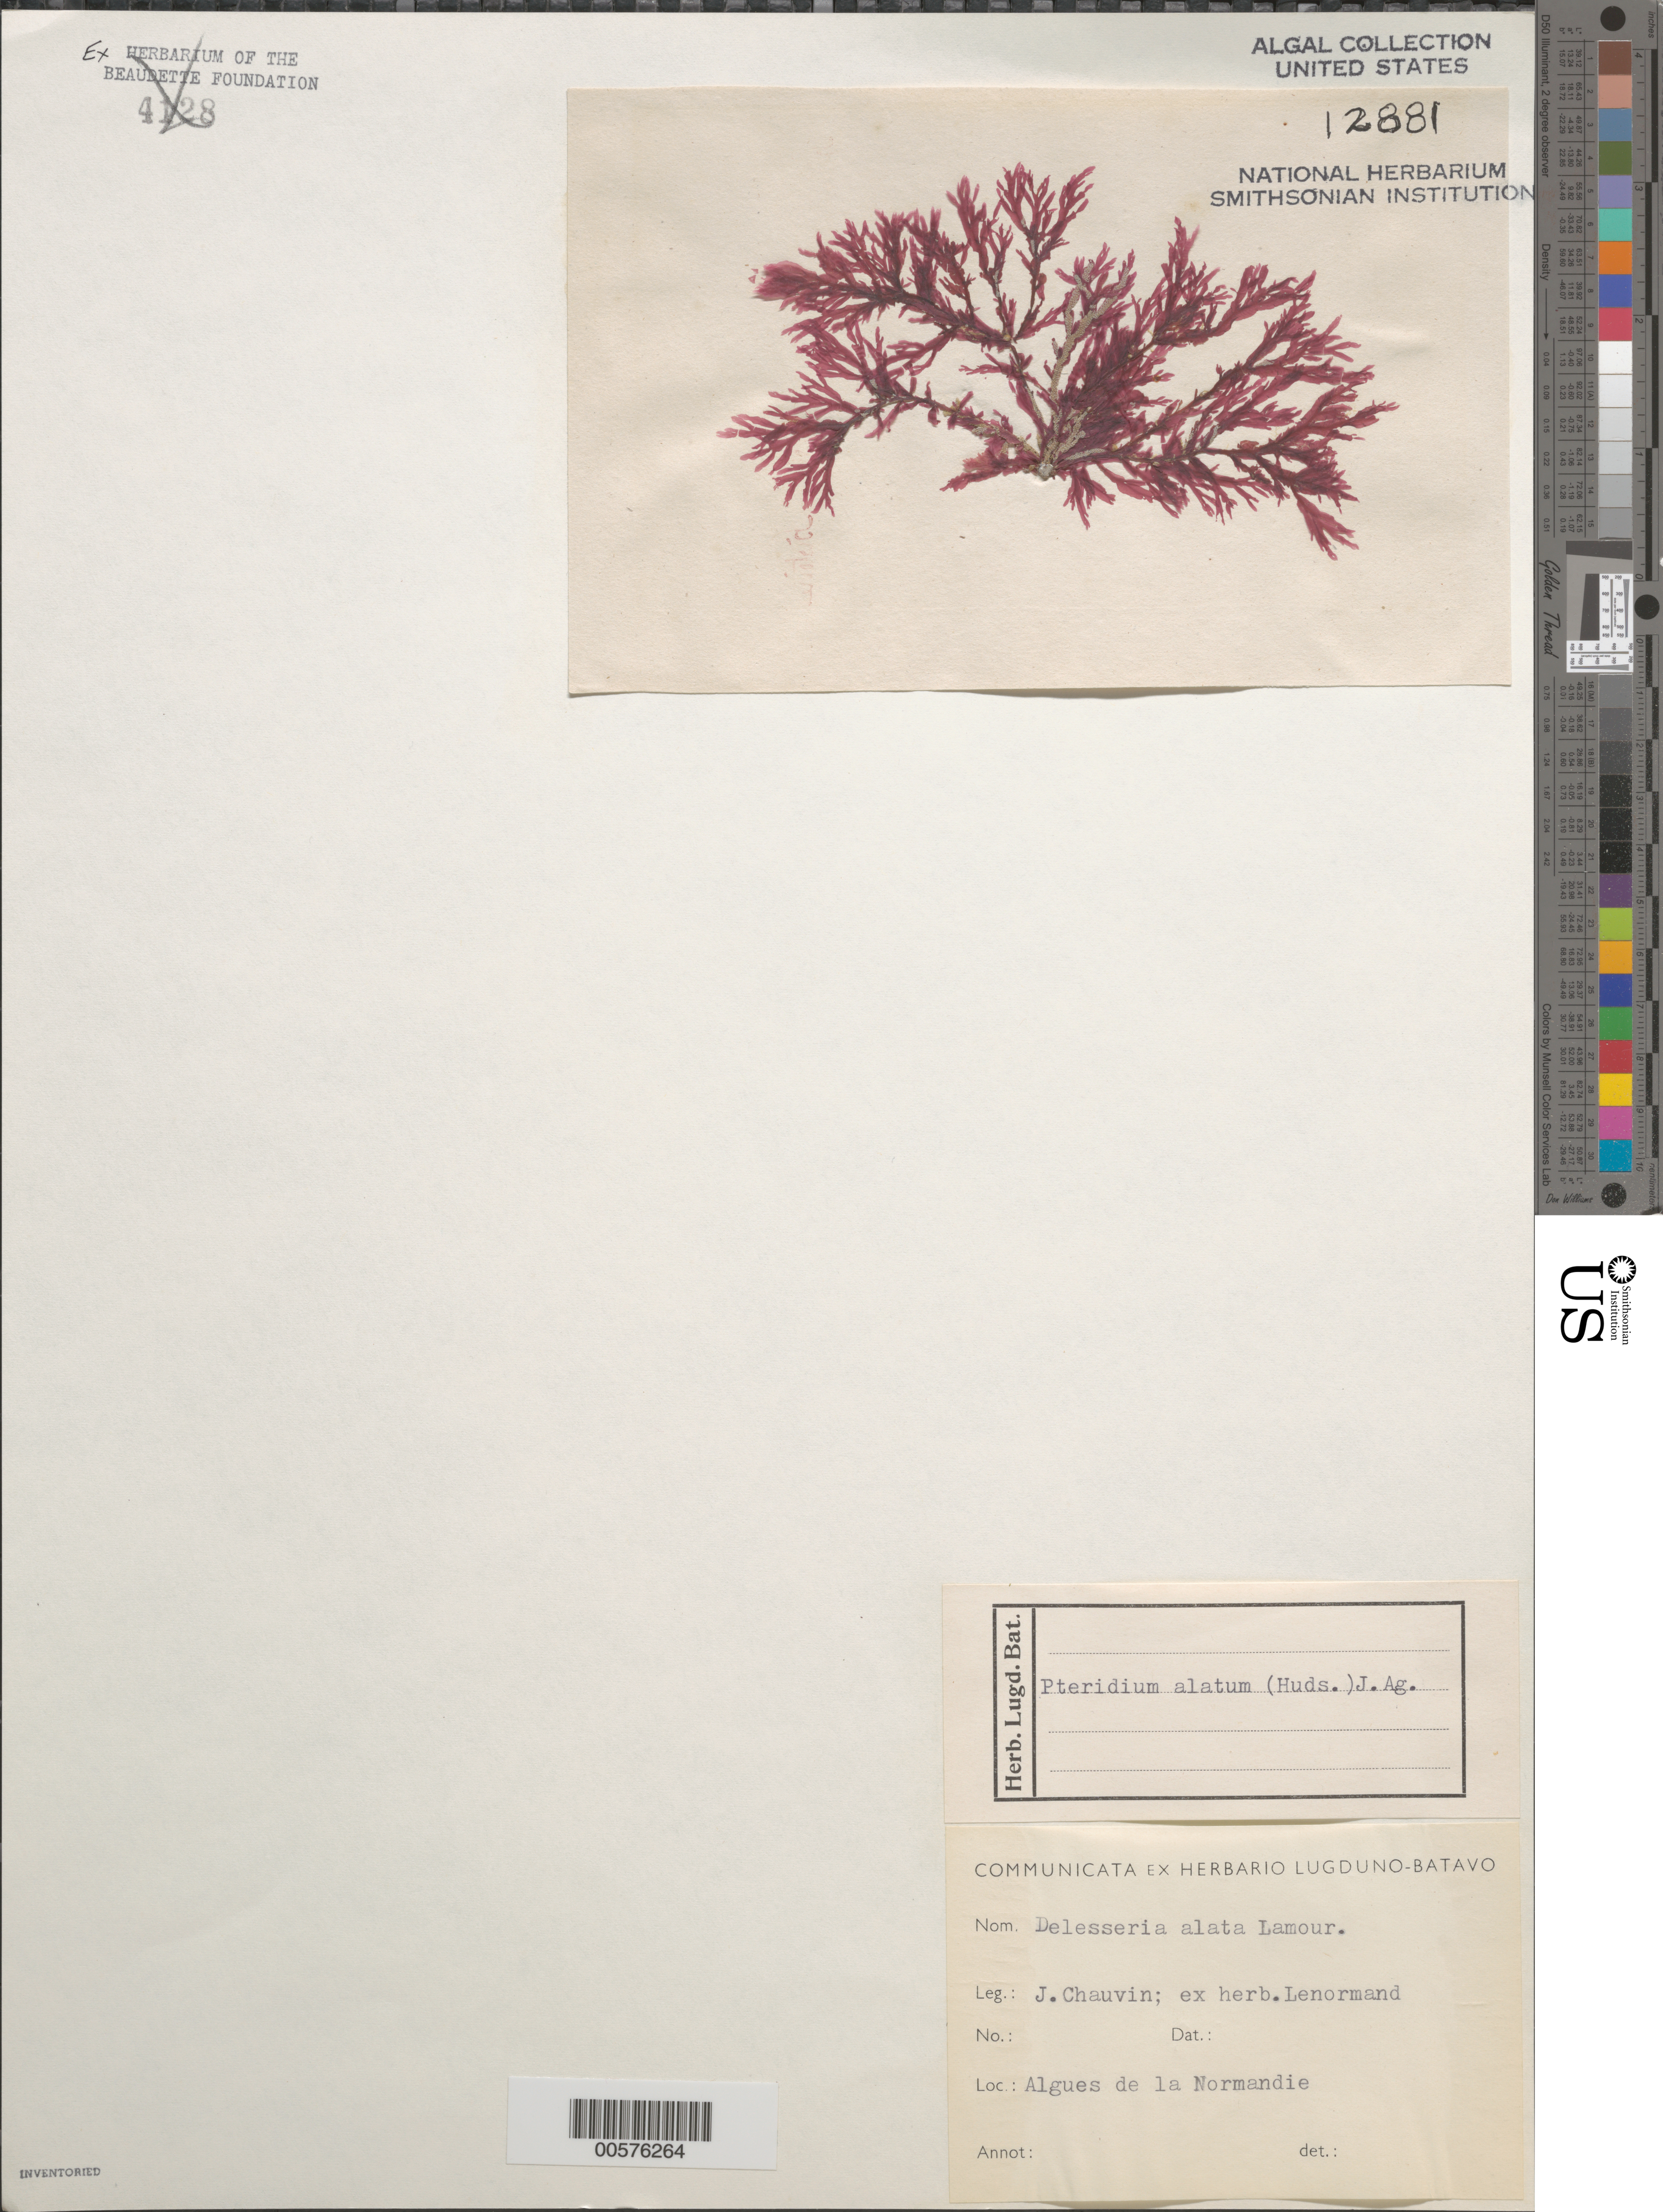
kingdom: Plantae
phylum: Rhodophyta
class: Florideophyceae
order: Ceramiales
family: Delesseriaceae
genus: Pteridium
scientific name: Pteridium alatum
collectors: J. Chauvin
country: France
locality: Normandy (La Normandie)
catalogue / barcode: US 12881